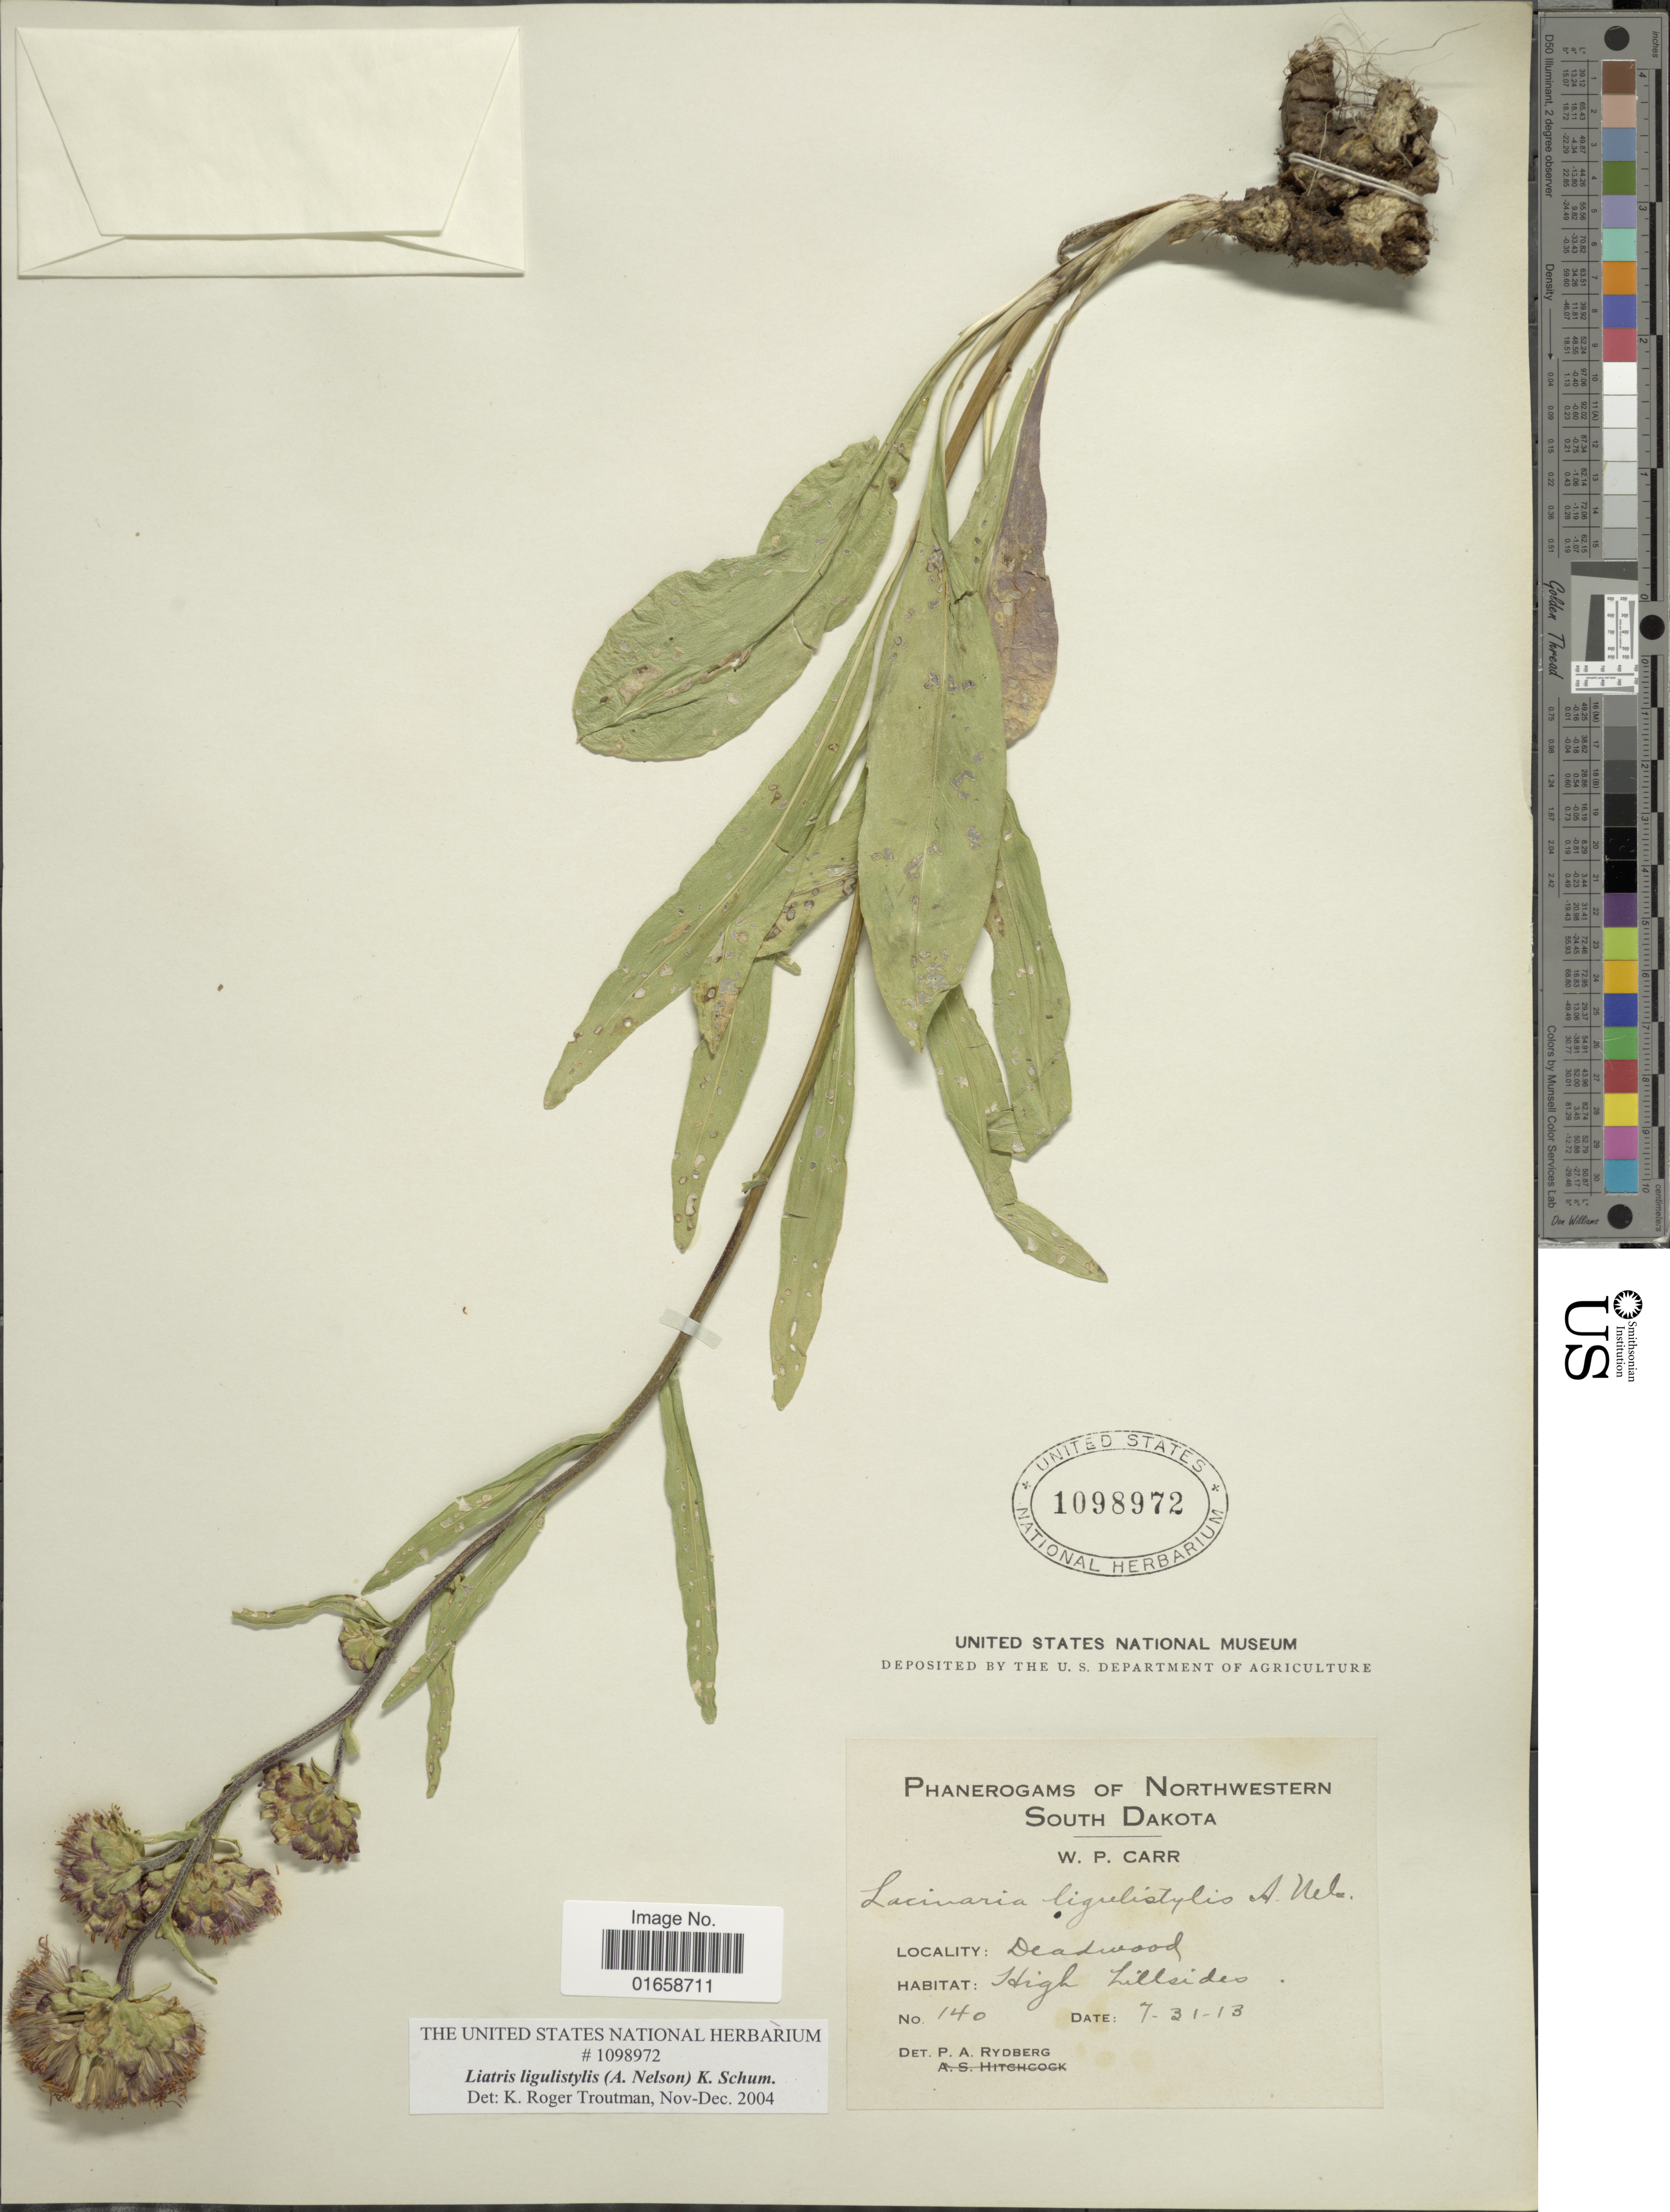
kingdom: Plantae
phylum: Tracheophyta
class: Magnoliopsida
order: Asterales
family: Asteraceae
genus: Liatris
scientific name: Liatris ligulistylis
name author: (A. Nelson) K. Schum.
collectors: W. Carr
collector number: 140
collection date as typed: Transcribed d/m/y: 31/7/13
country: United States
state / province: South Dakota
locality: Phanerogams of Northwestern, Deadwoods, High hillsides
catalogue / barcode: US 1098972